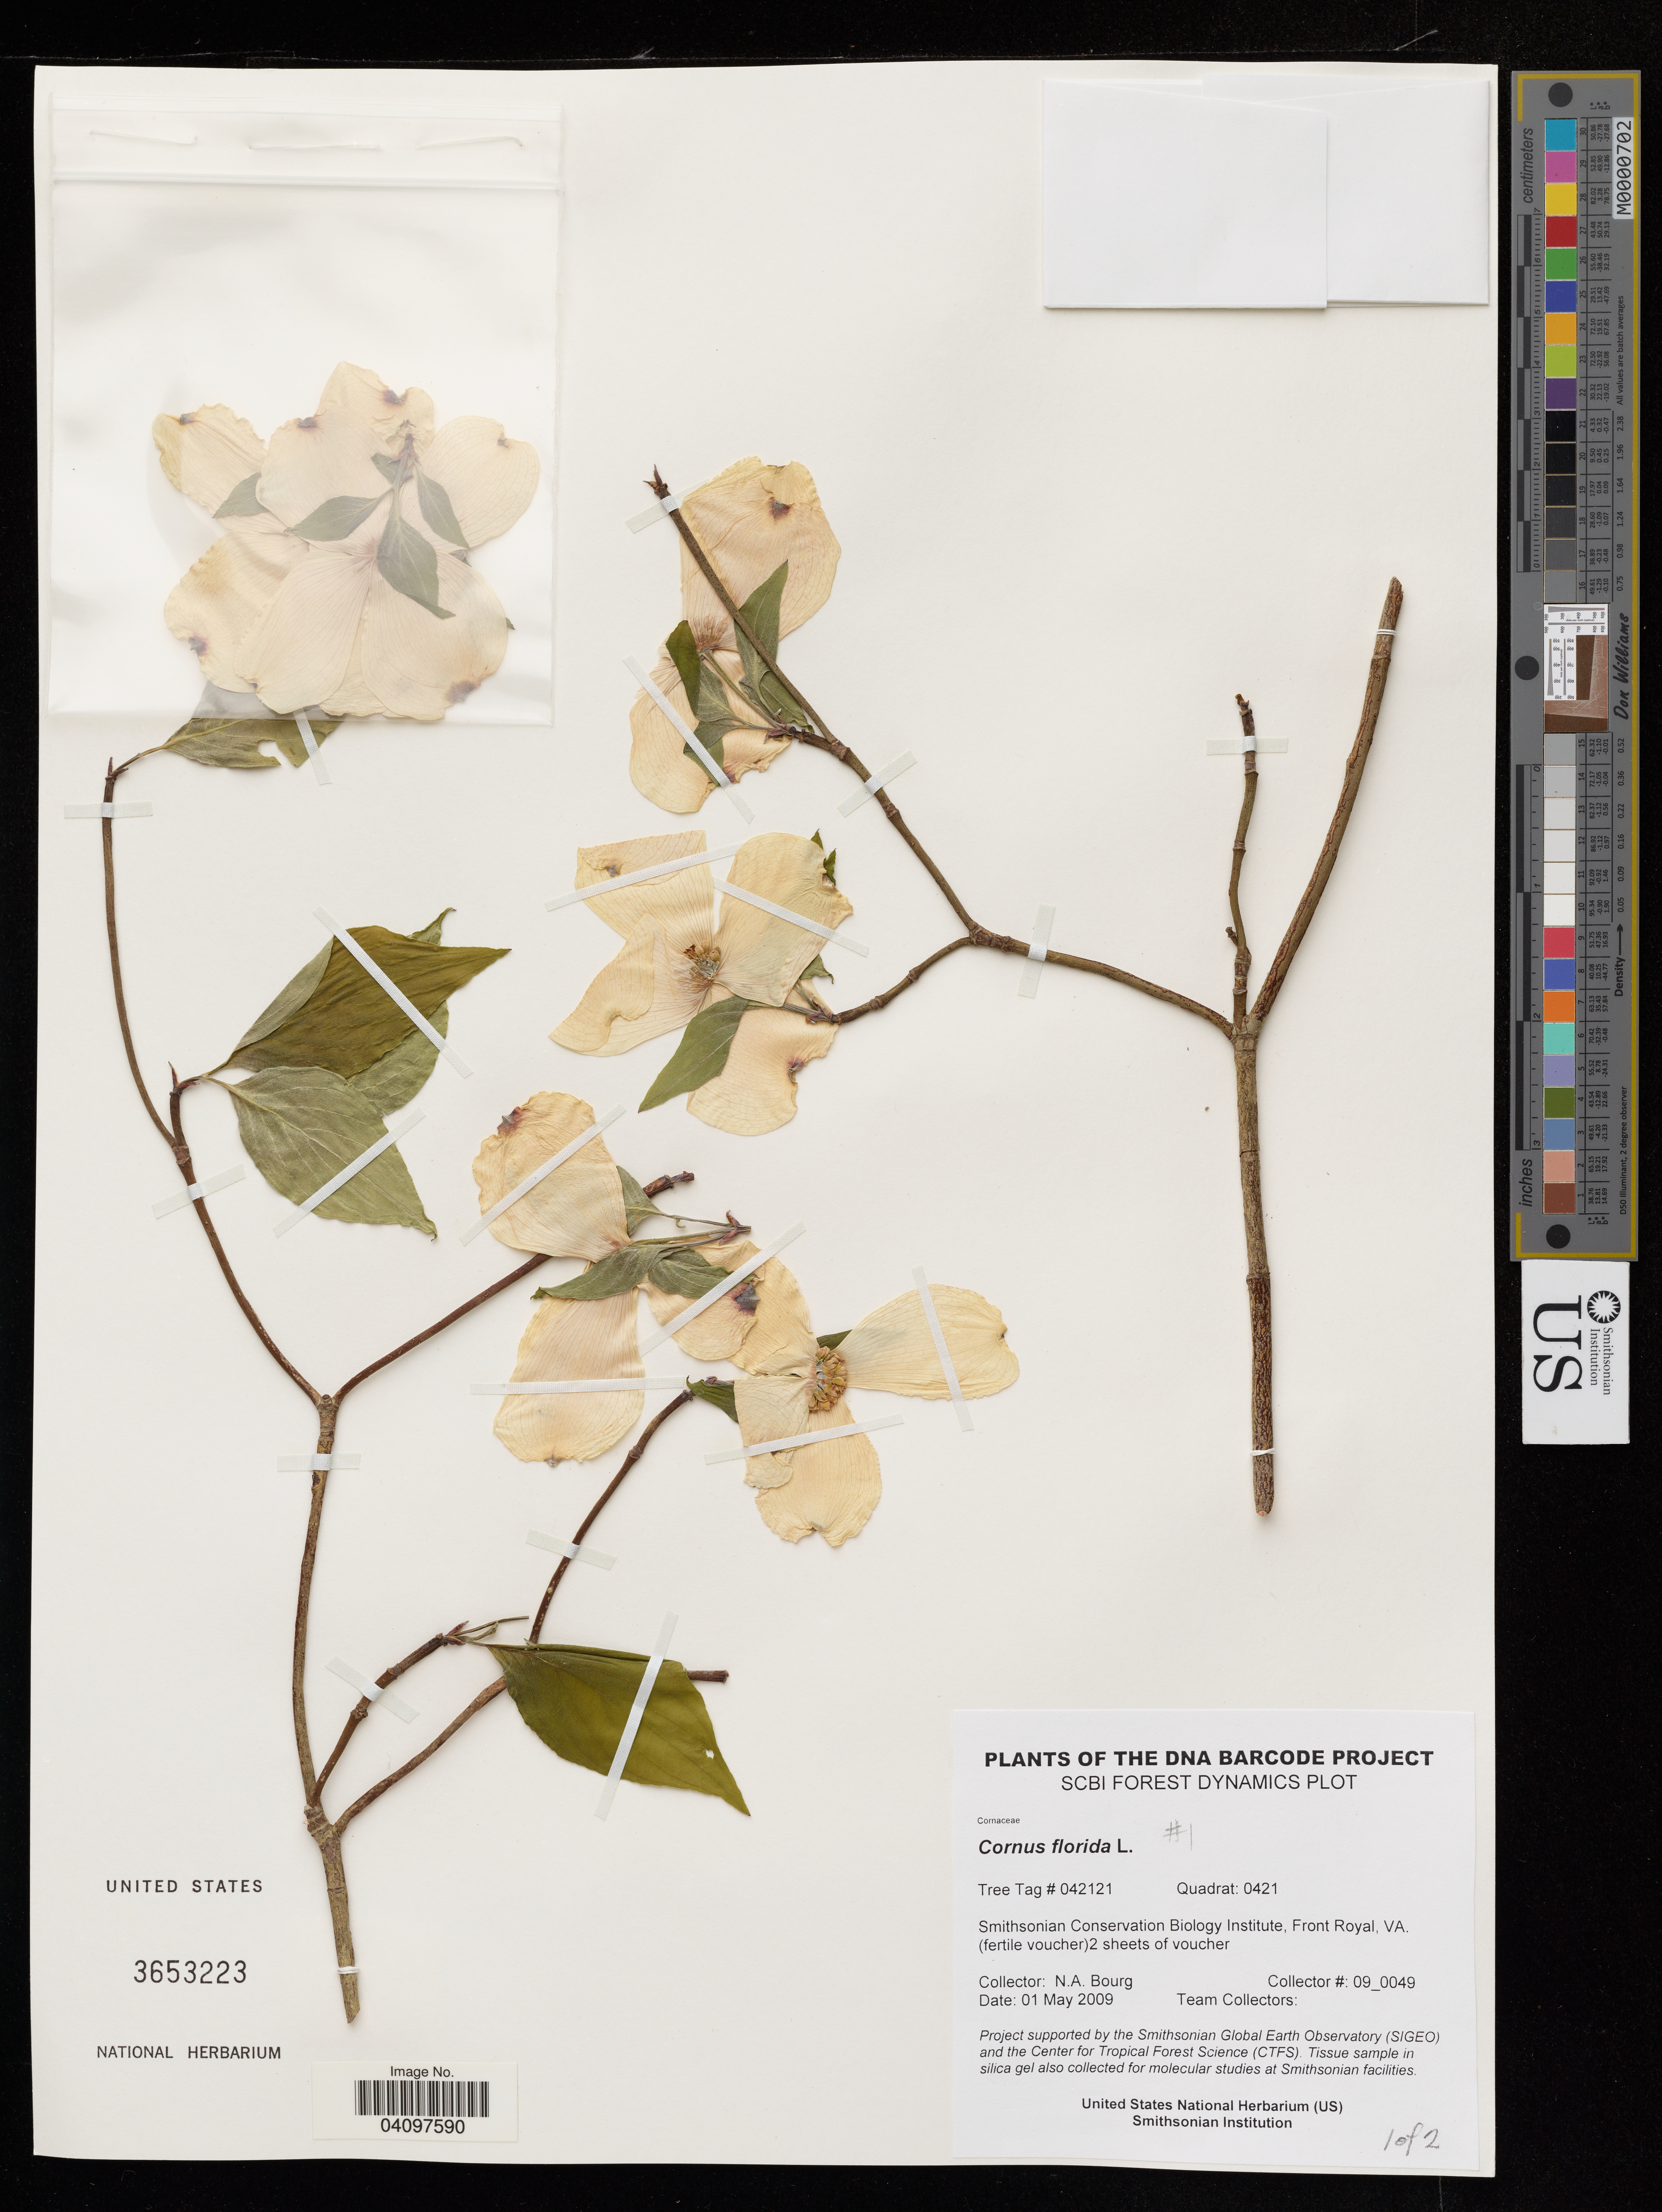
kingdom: Plantae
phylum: Tracheophyta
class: Magnoliopsida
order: Cornales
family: Cornaceae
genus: Cornus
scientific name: Cornus florida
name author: L.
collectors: N. A. Bourg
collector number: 09_0049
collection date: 2009-05-01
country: United States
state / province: Virginia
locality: Smithsonian Conservation Biology Institute, Front Royal.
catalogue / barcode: US 3653223